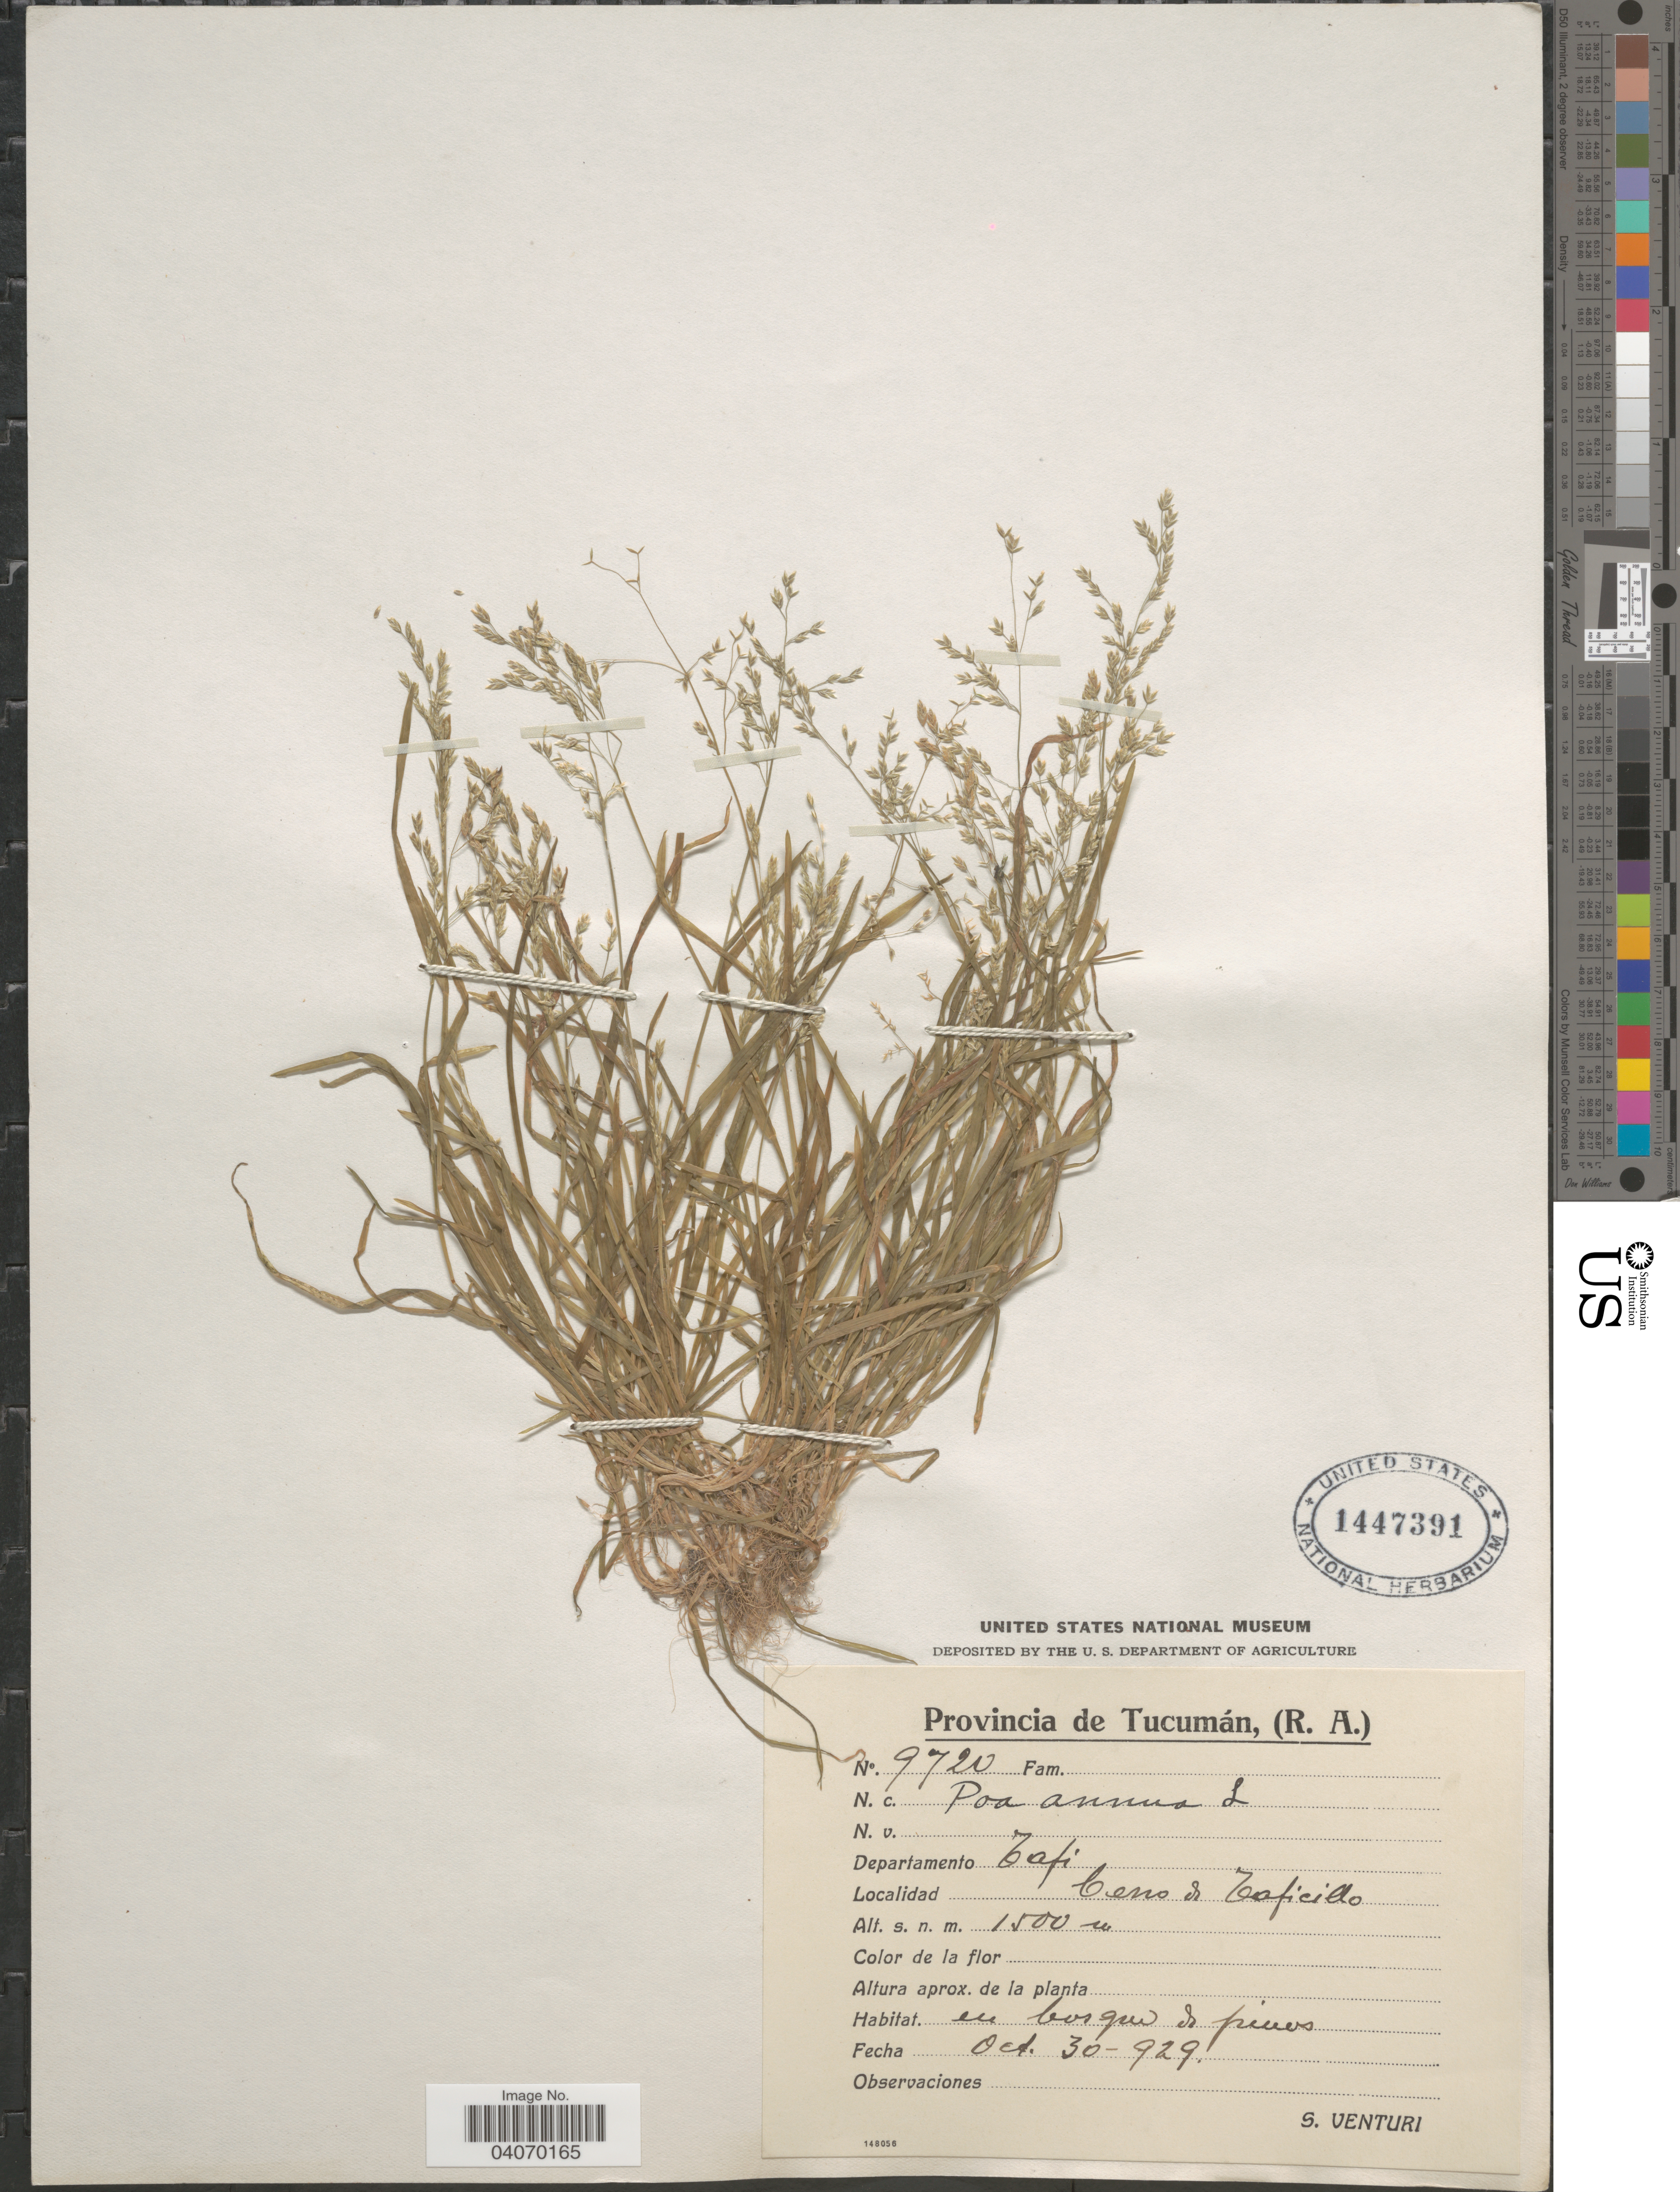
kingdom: Plantae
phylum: Tracheophyta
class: Liliopsida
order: Poales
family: Poaceae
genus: Poa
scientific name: Poa annua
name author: L.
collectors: S. Venturi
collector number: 9720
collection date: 1929-10-30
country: Argentina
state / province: Tucuman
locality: Departamento Tafi. Cerro de Taficillo.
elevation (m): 1500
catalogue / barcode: US 1447391